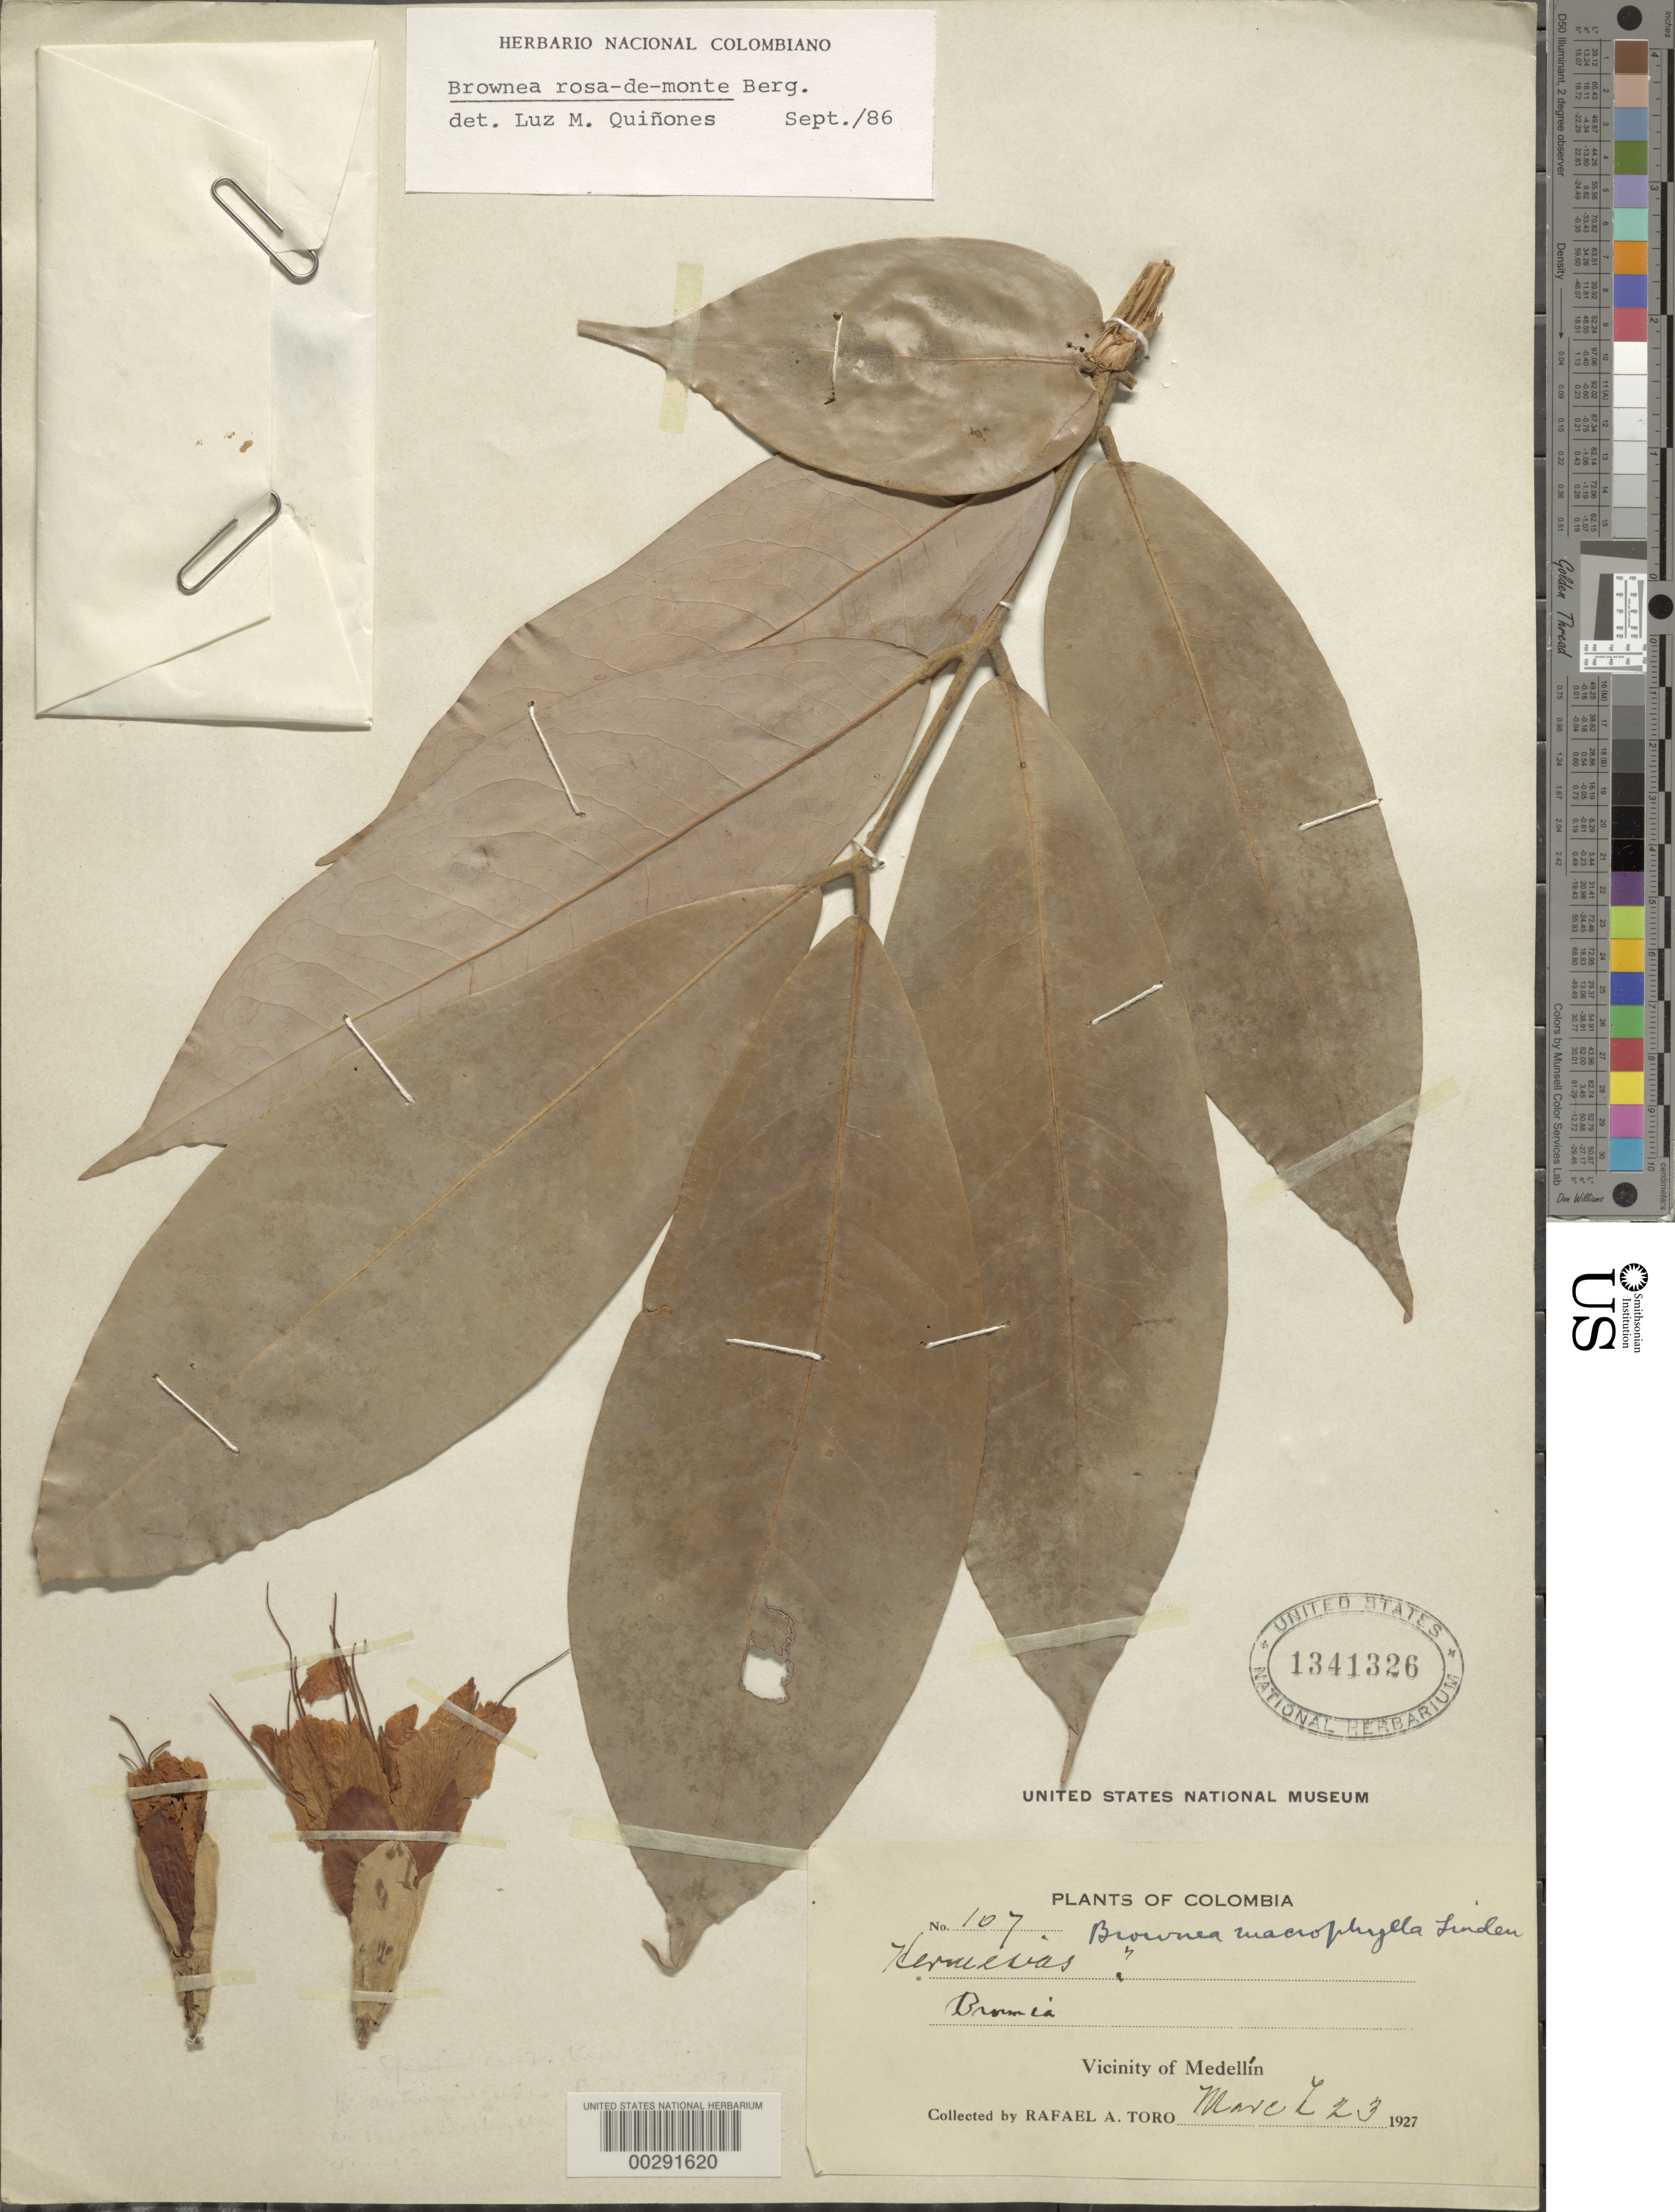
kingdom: Plantae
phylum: Tracheophyta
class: Magnoliopsida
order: Fabales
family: Fabaceae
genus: Brownea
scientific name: Brownea rosa-de-monte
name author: P.J. Bergius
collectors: R. A. Toro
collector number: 107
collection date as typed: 23 Mar 1927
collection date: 1927-03-23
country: Colombia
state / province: Antioquia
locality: Vicinity of Medellin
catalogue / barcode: US 1341326